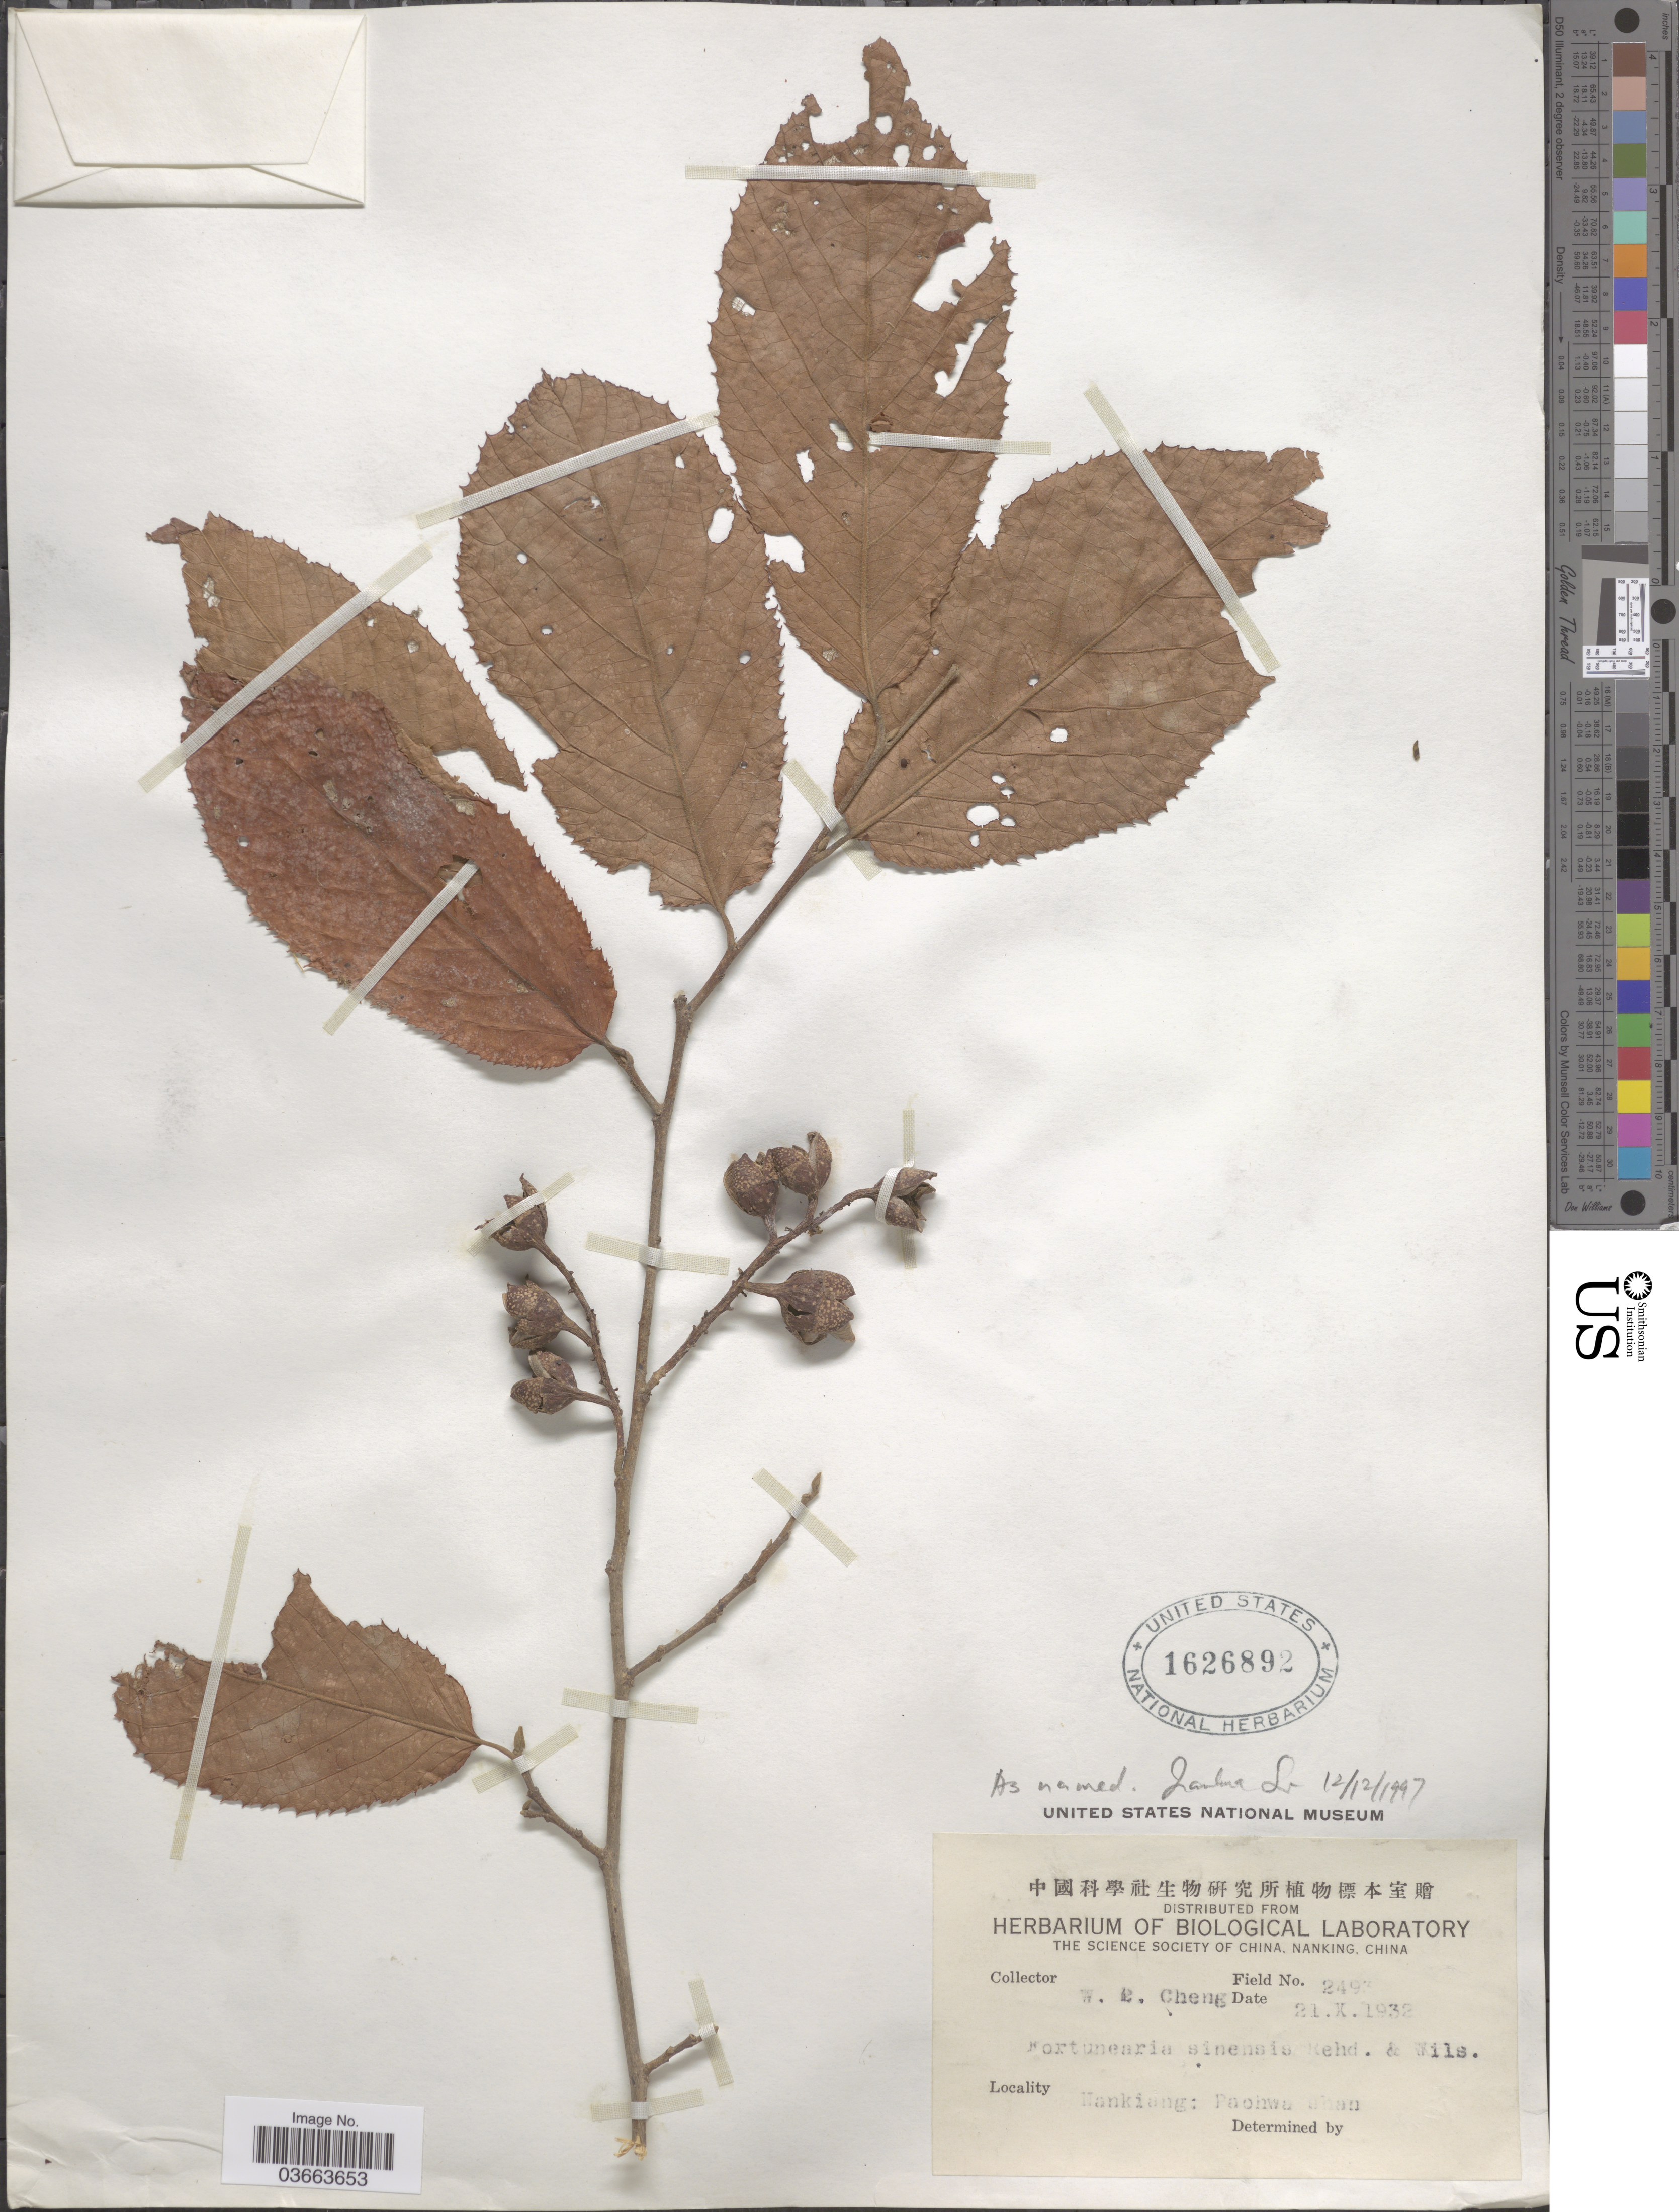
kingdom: Plantae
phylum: Tracheophyta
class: Magnoliopsida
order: Saxifragales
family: Hamamelidaceae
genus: Fortunearia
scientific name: Fortunearia sinensis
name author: Rehder & E.H. Wilson in Sarg.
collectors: W. C. Cheng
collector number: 2493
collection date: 1932-10-21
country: China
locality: Nankiang: Paohwa shan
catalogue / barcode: US 1626892